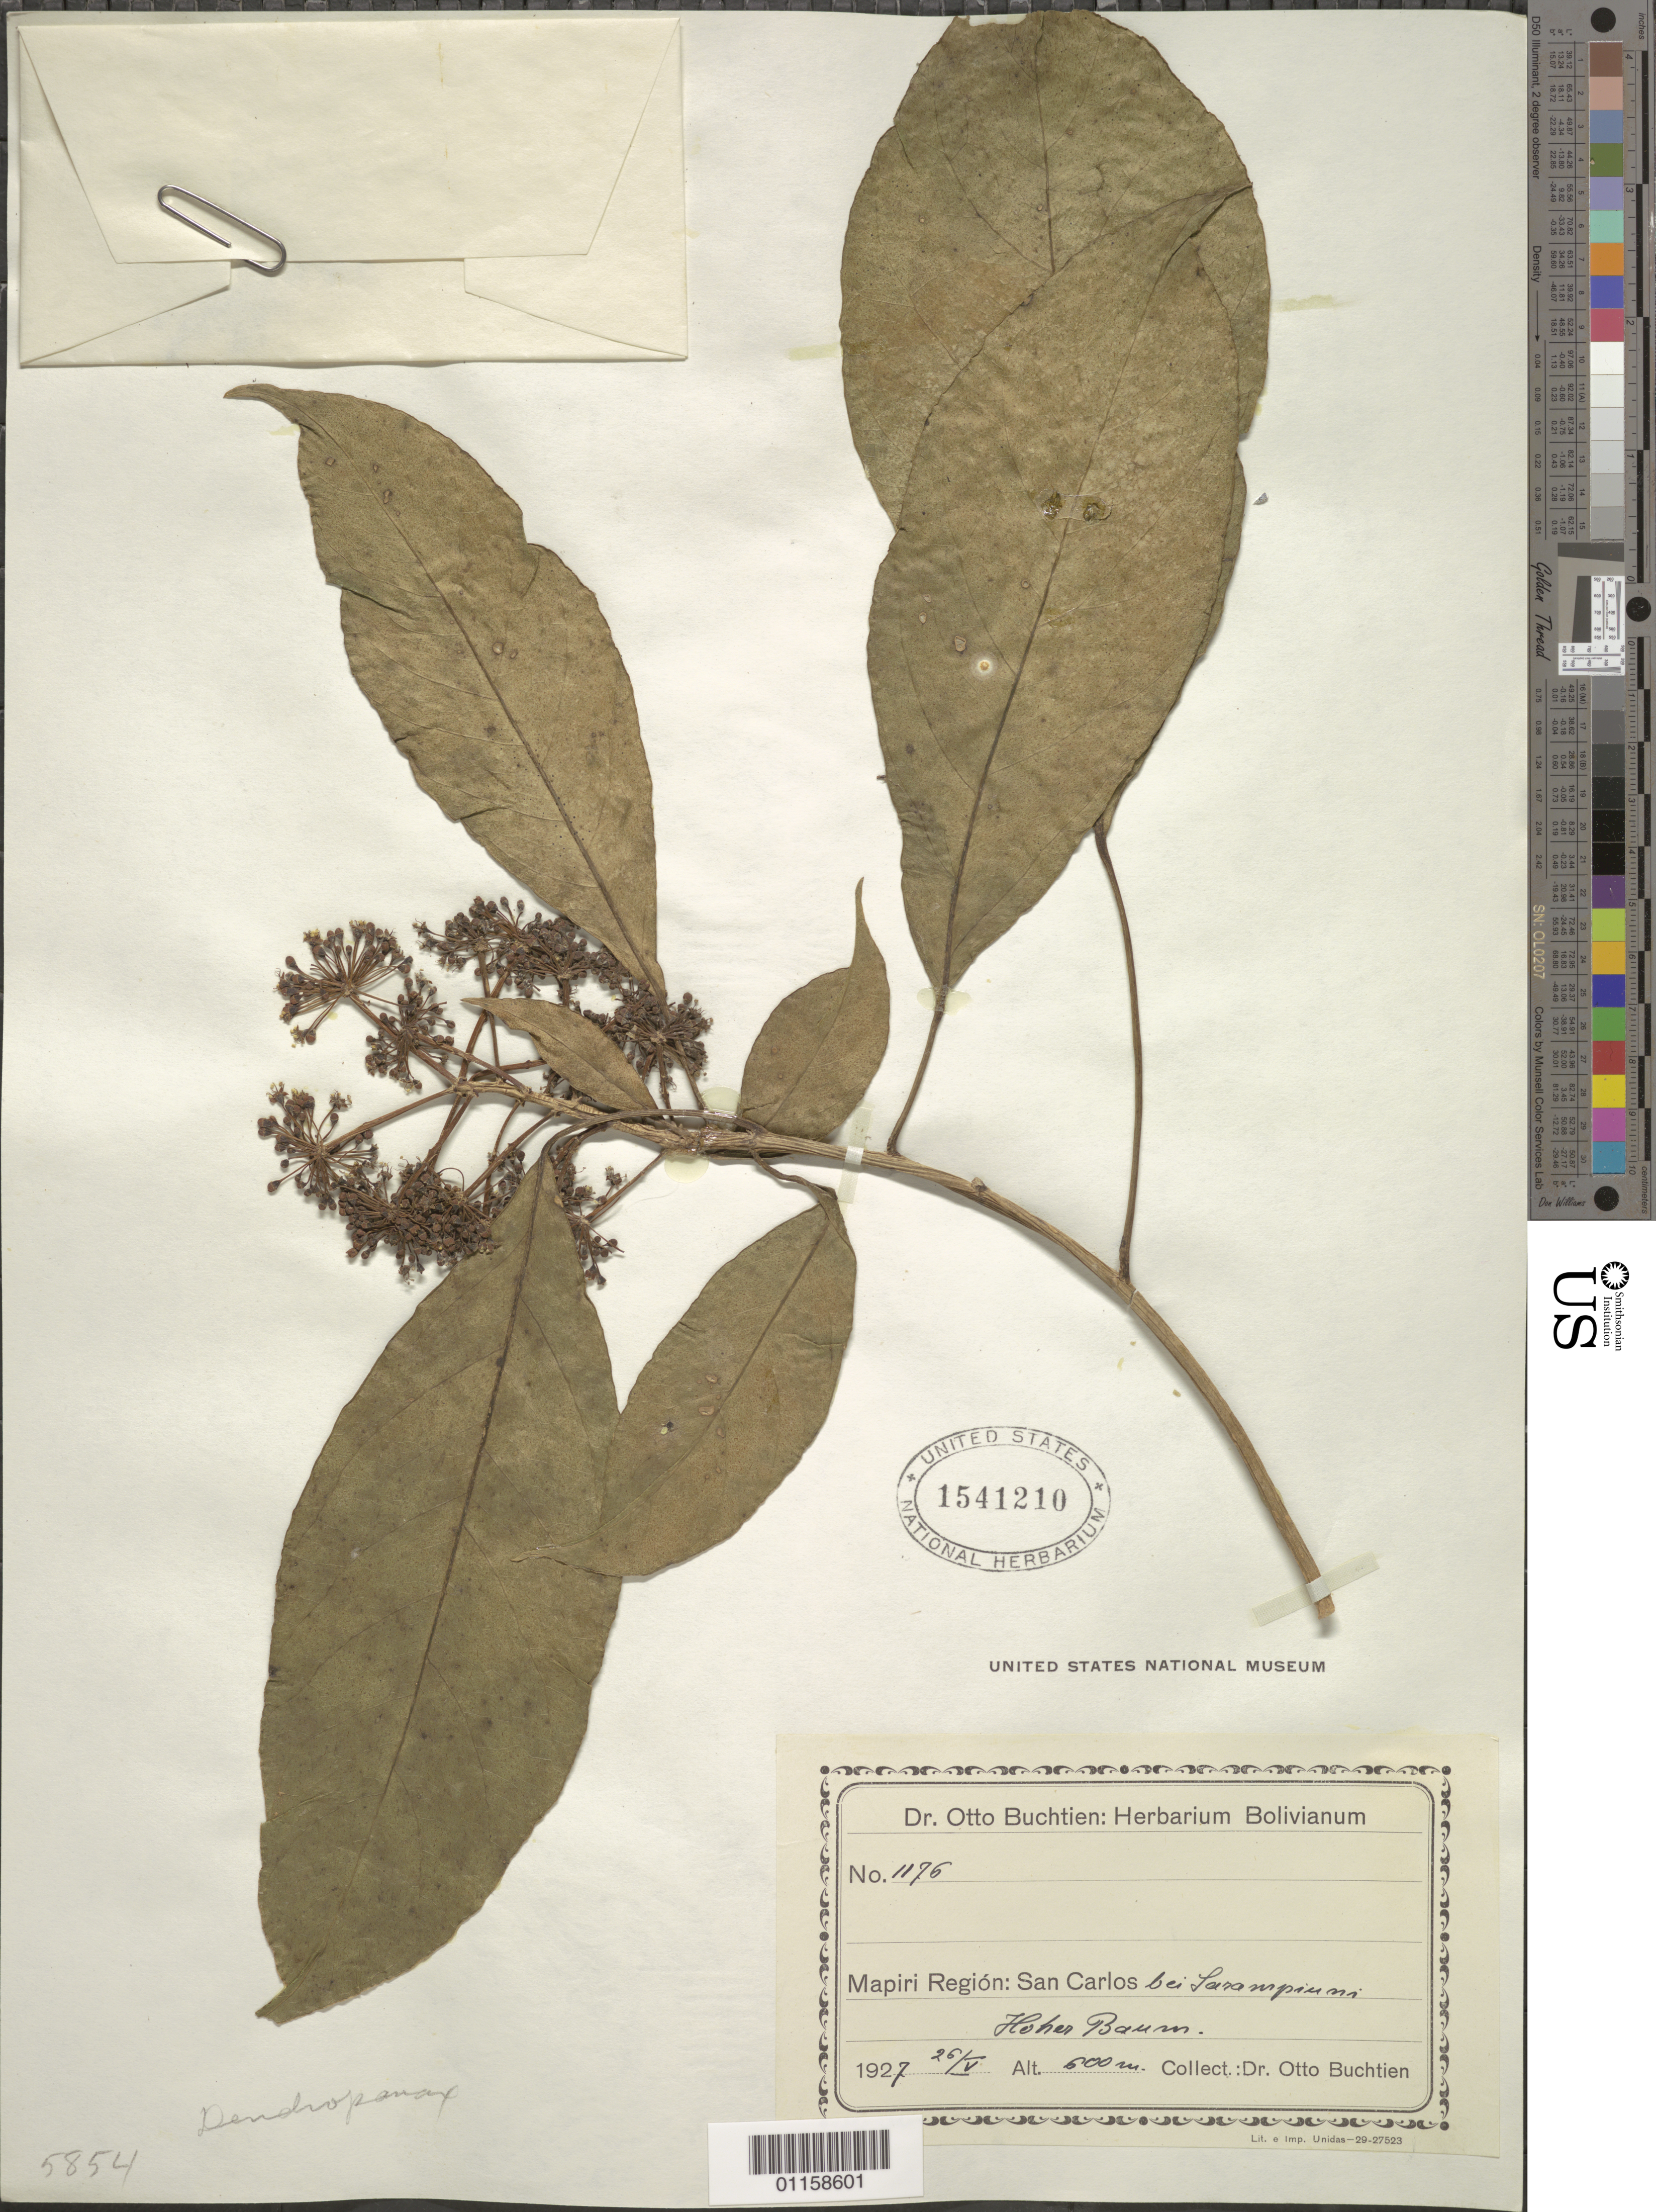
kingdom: Plantae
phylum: Tracheophyta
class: Magnoliopsida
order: Apiales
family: Araliaceae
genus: Dendropanax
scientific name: Dendropanax sp.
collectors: O. Buchtien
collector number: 1176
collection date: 1927-05-26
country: Bolivia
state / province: La Páz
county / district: Larecaja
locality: San Carlos.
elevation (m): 600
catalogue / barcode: US 1541210